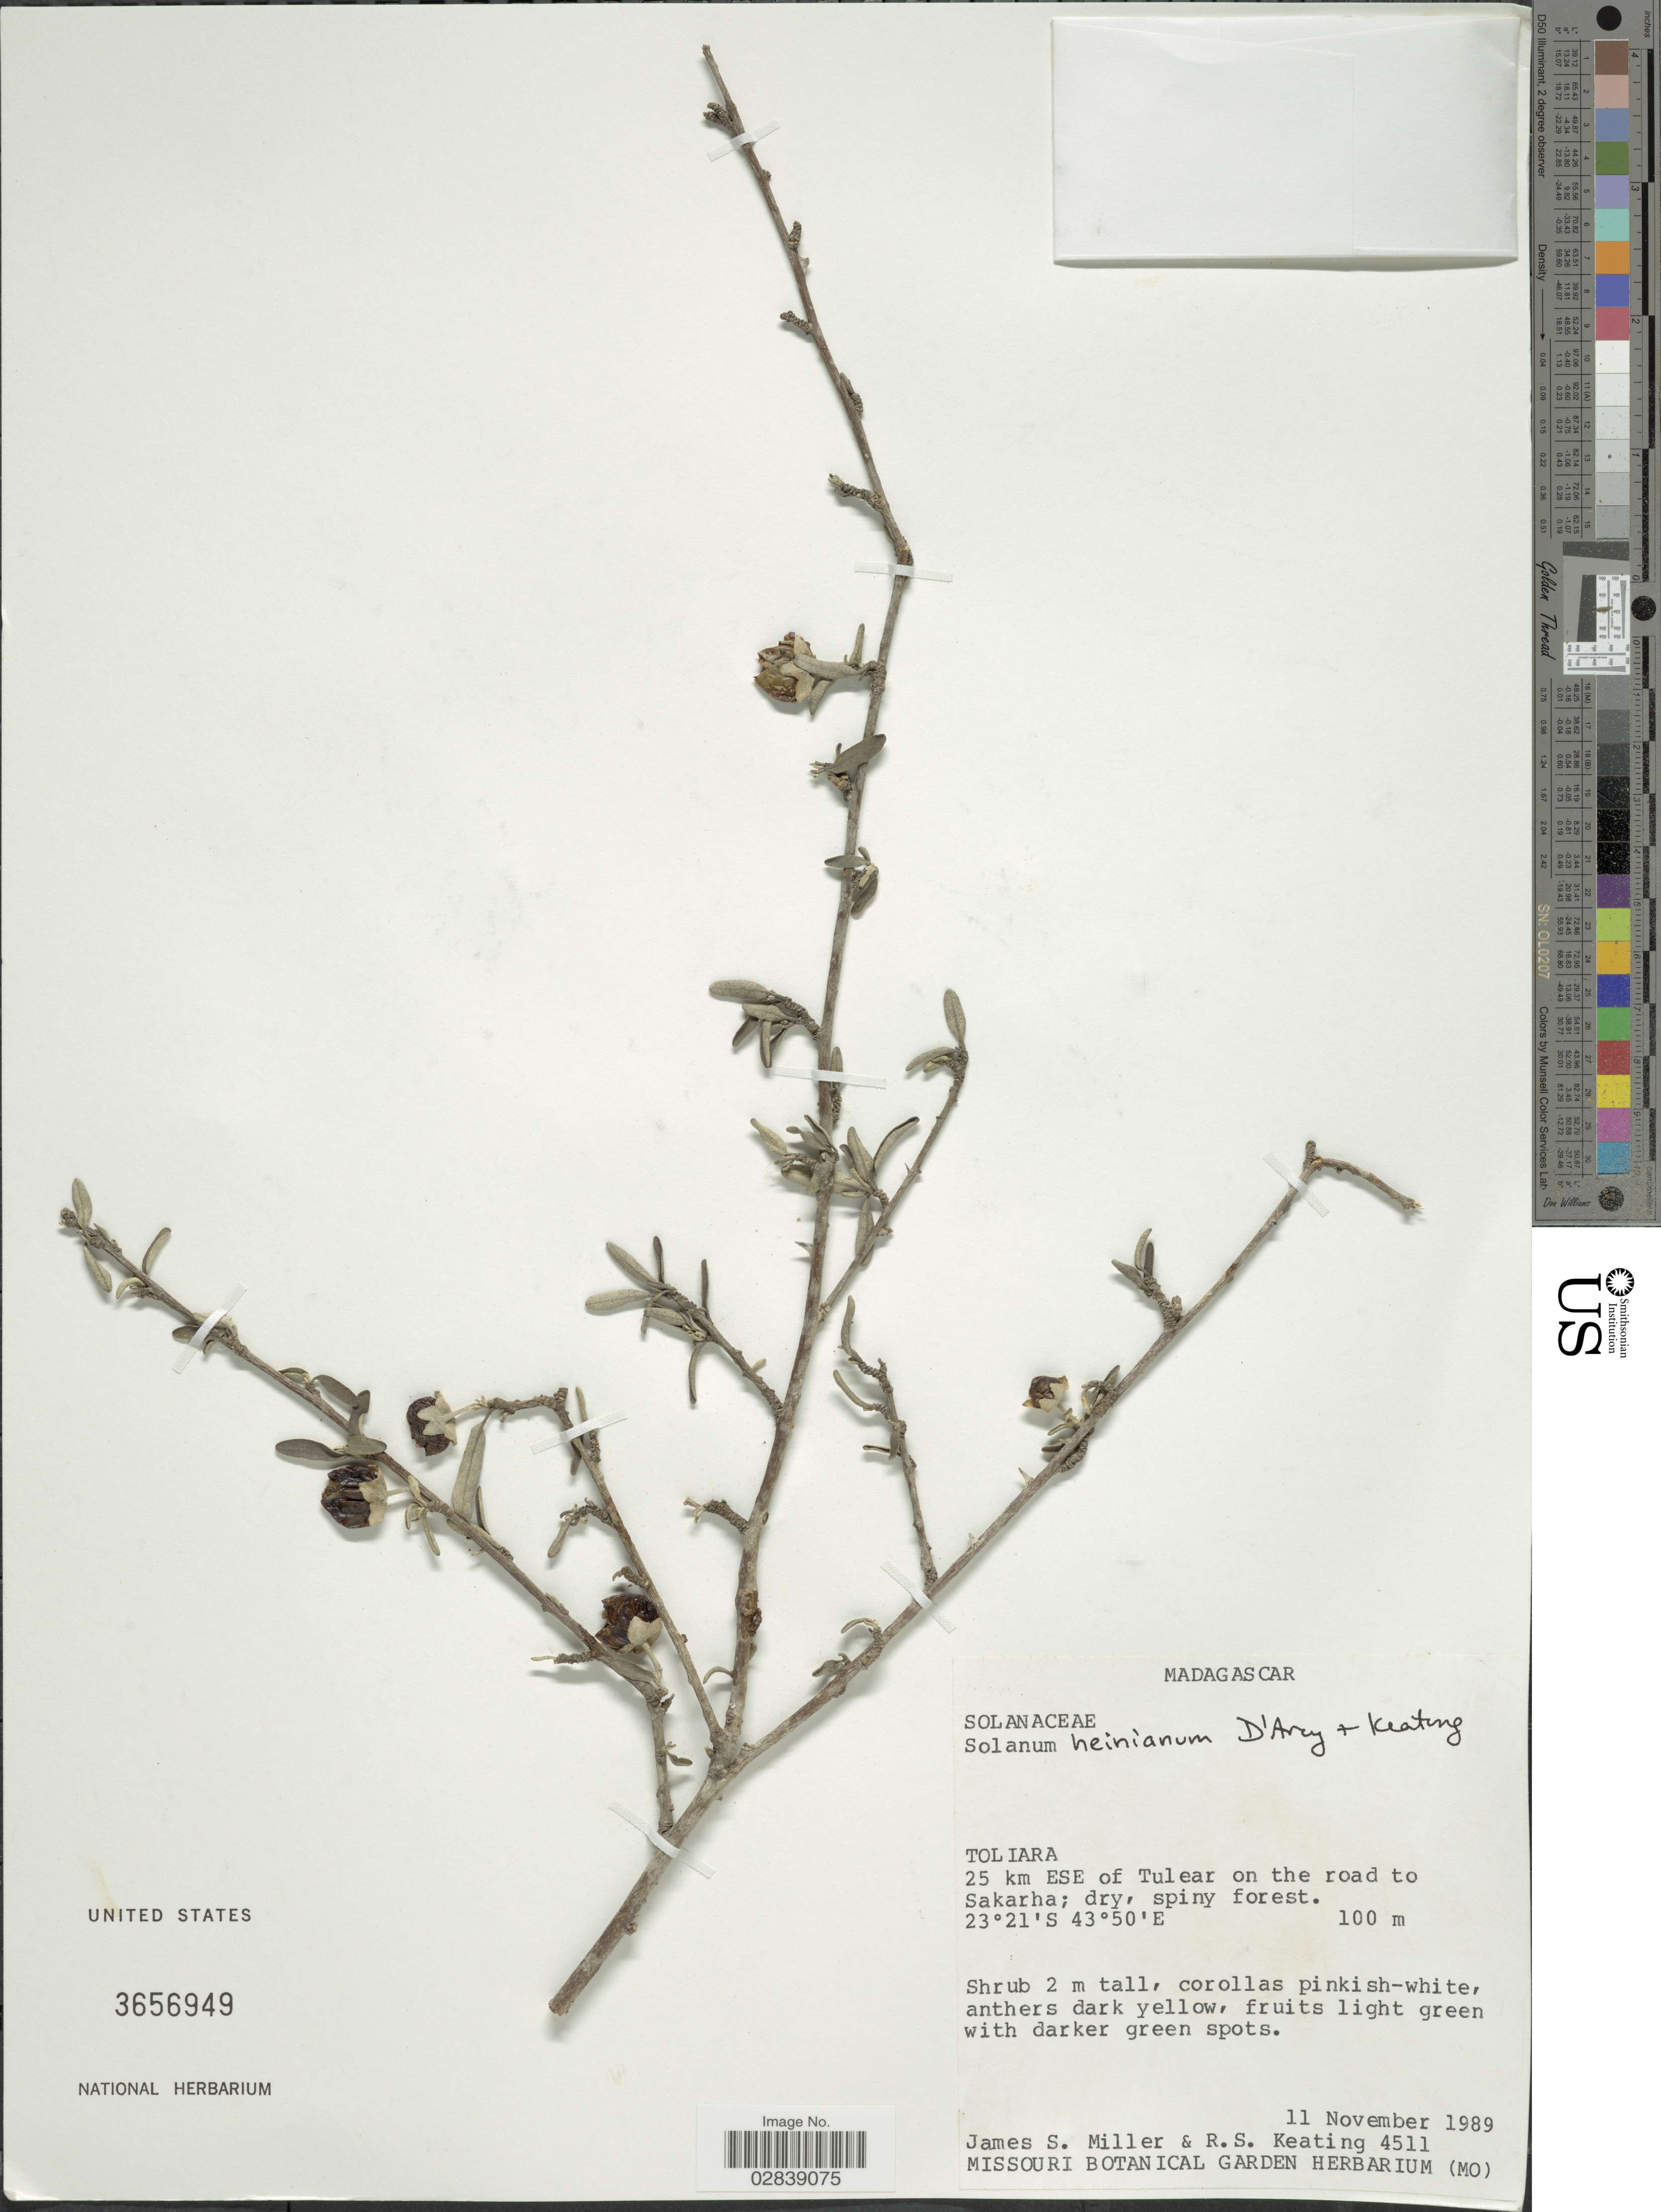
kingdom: Plantae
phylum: Tracheophyta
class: Magnoliopsida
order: Solanales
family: Solanaceae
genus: Solanum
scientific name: Solanum heinianum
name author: D'Arcy &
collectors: J. S. Miller & R. Keating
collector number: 4511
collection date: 1989-11-11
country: Madagascar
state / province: Atsimo-Andrefana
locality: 25 km ESE of Tulear on the road to Sakarha.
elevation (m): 100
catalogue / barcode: US 3656949